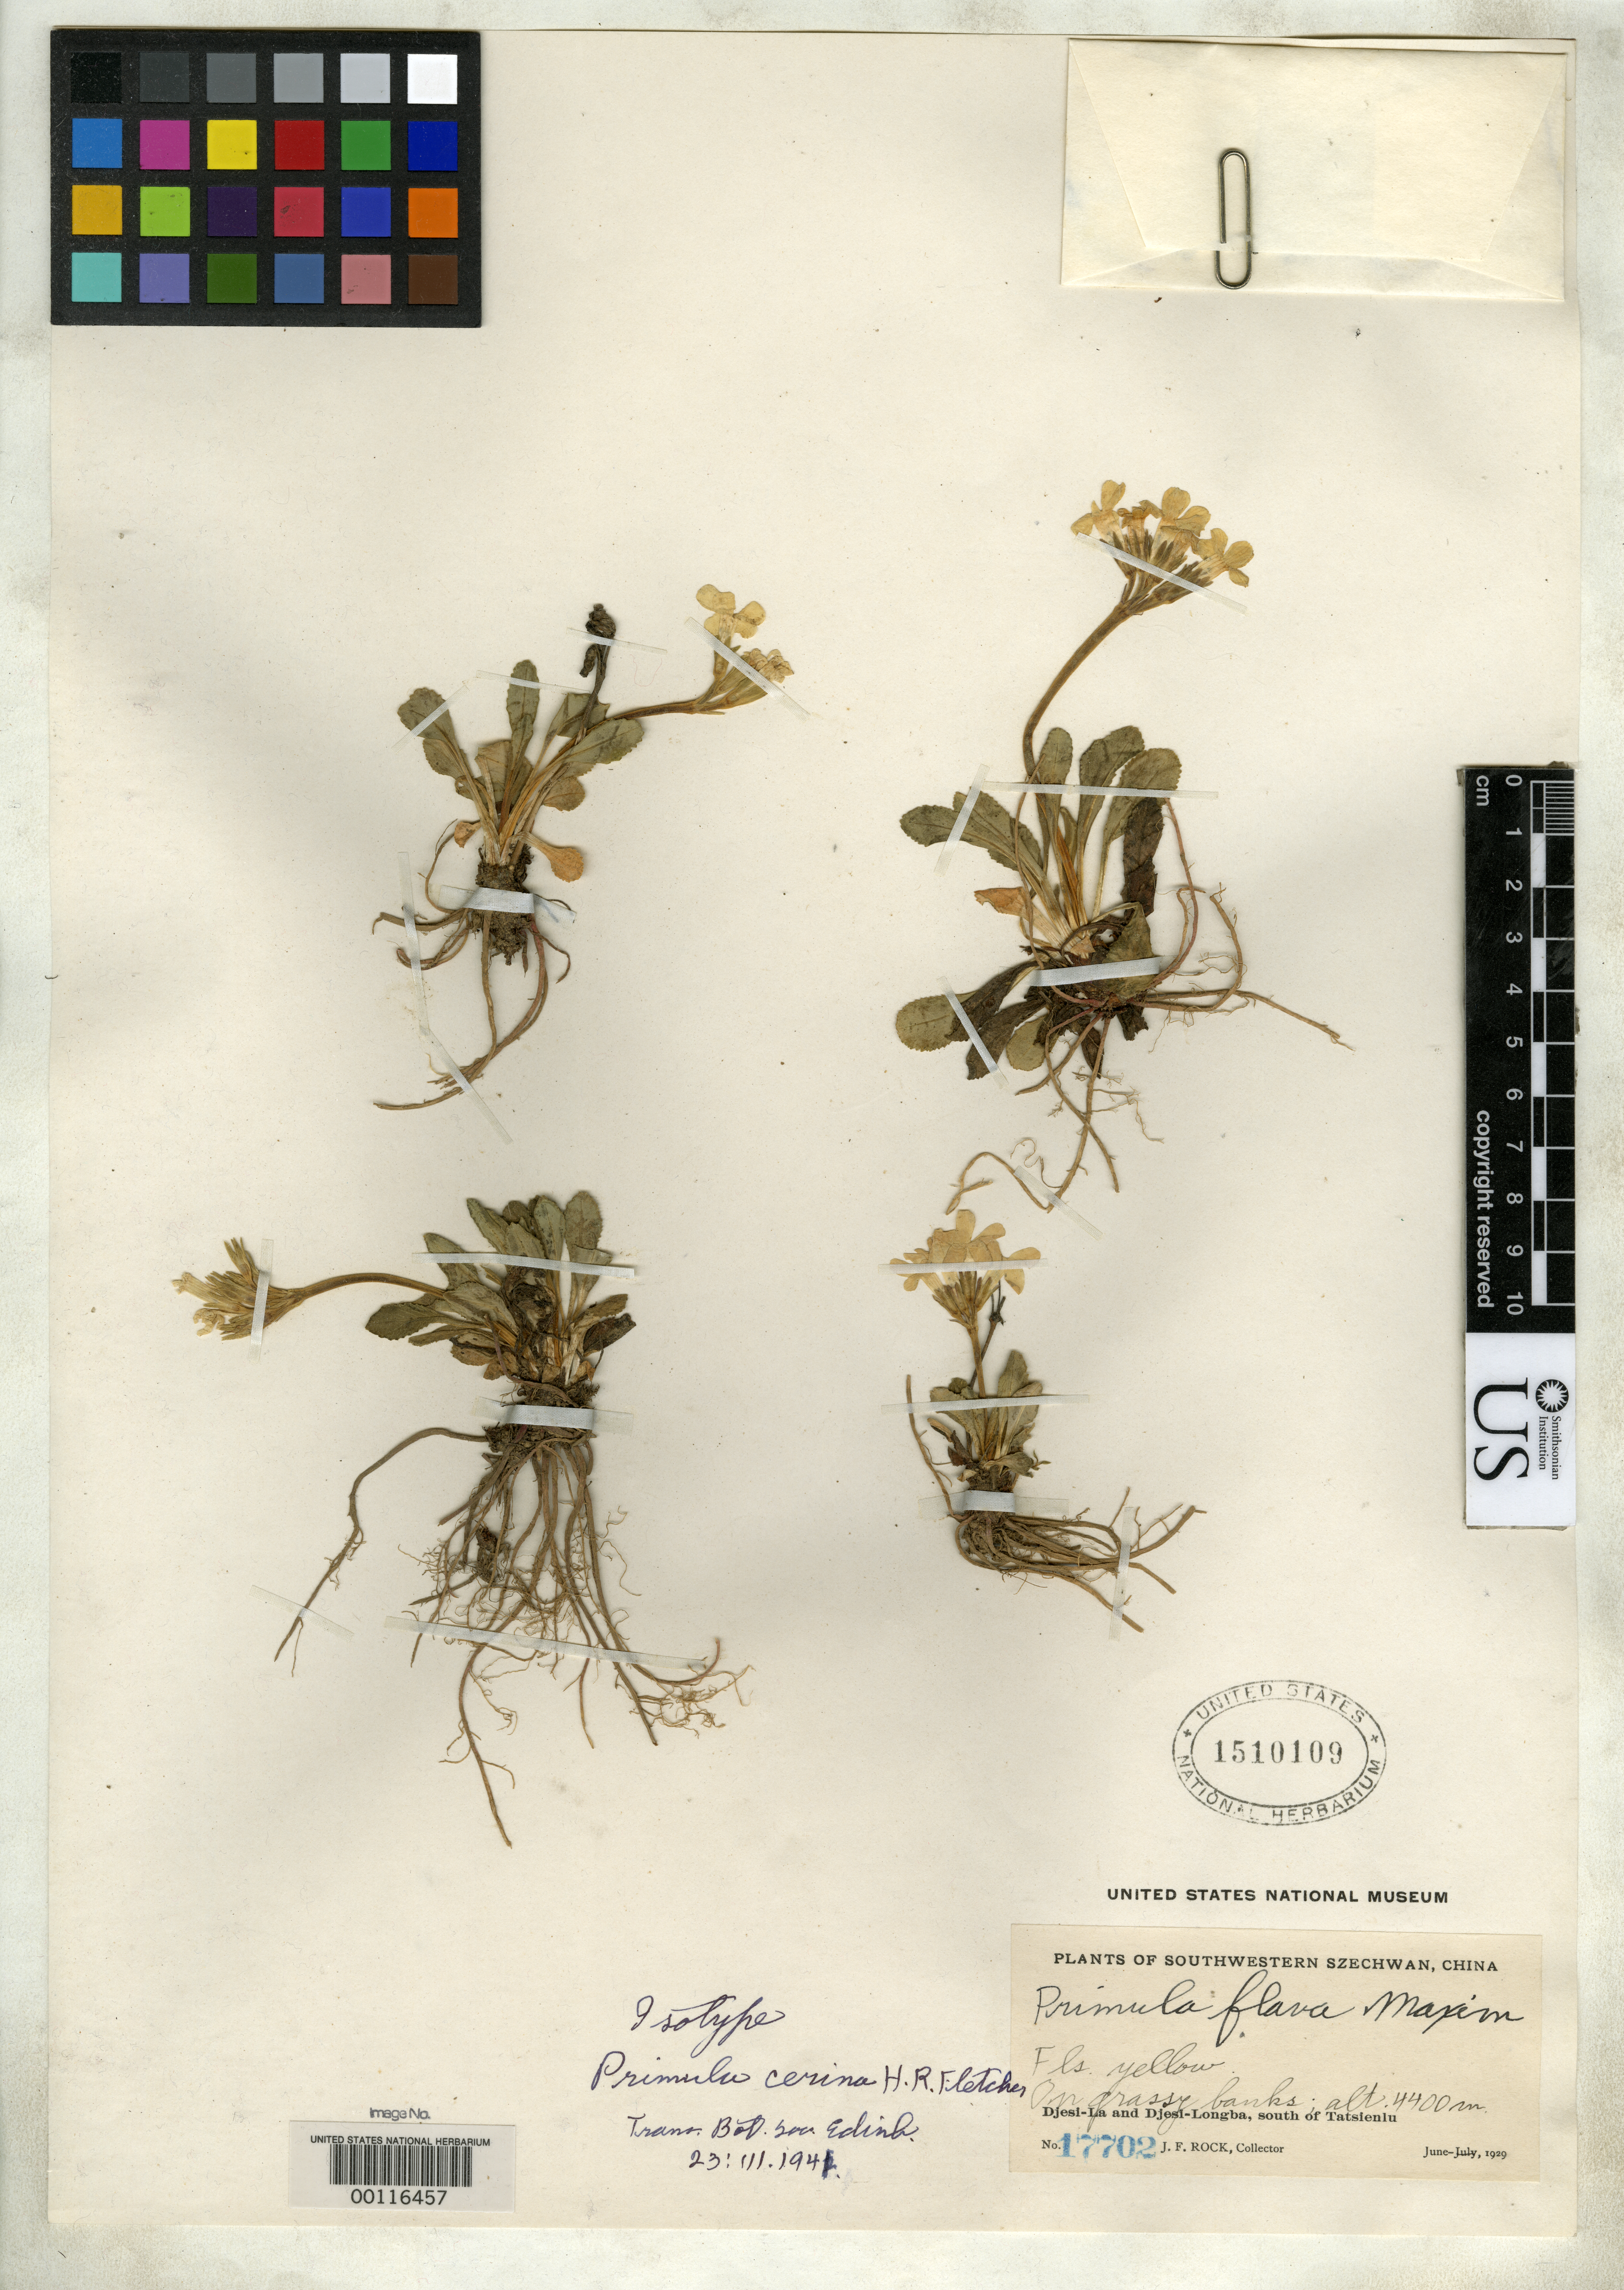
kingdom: Plantae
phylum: Tracheophyta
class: Magnoliopsida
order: Ericales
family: Primulaceae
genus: Primula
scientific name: Primula cerina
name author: H.R. Fletcher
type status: Isotype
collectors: J. F. Rock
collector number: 17702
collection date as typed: Jun 1929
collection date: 1929-06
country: China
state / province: Sichuan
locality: Djesi-la and Djesi-longba S of Tatsienlu.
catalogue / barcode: US 1510109